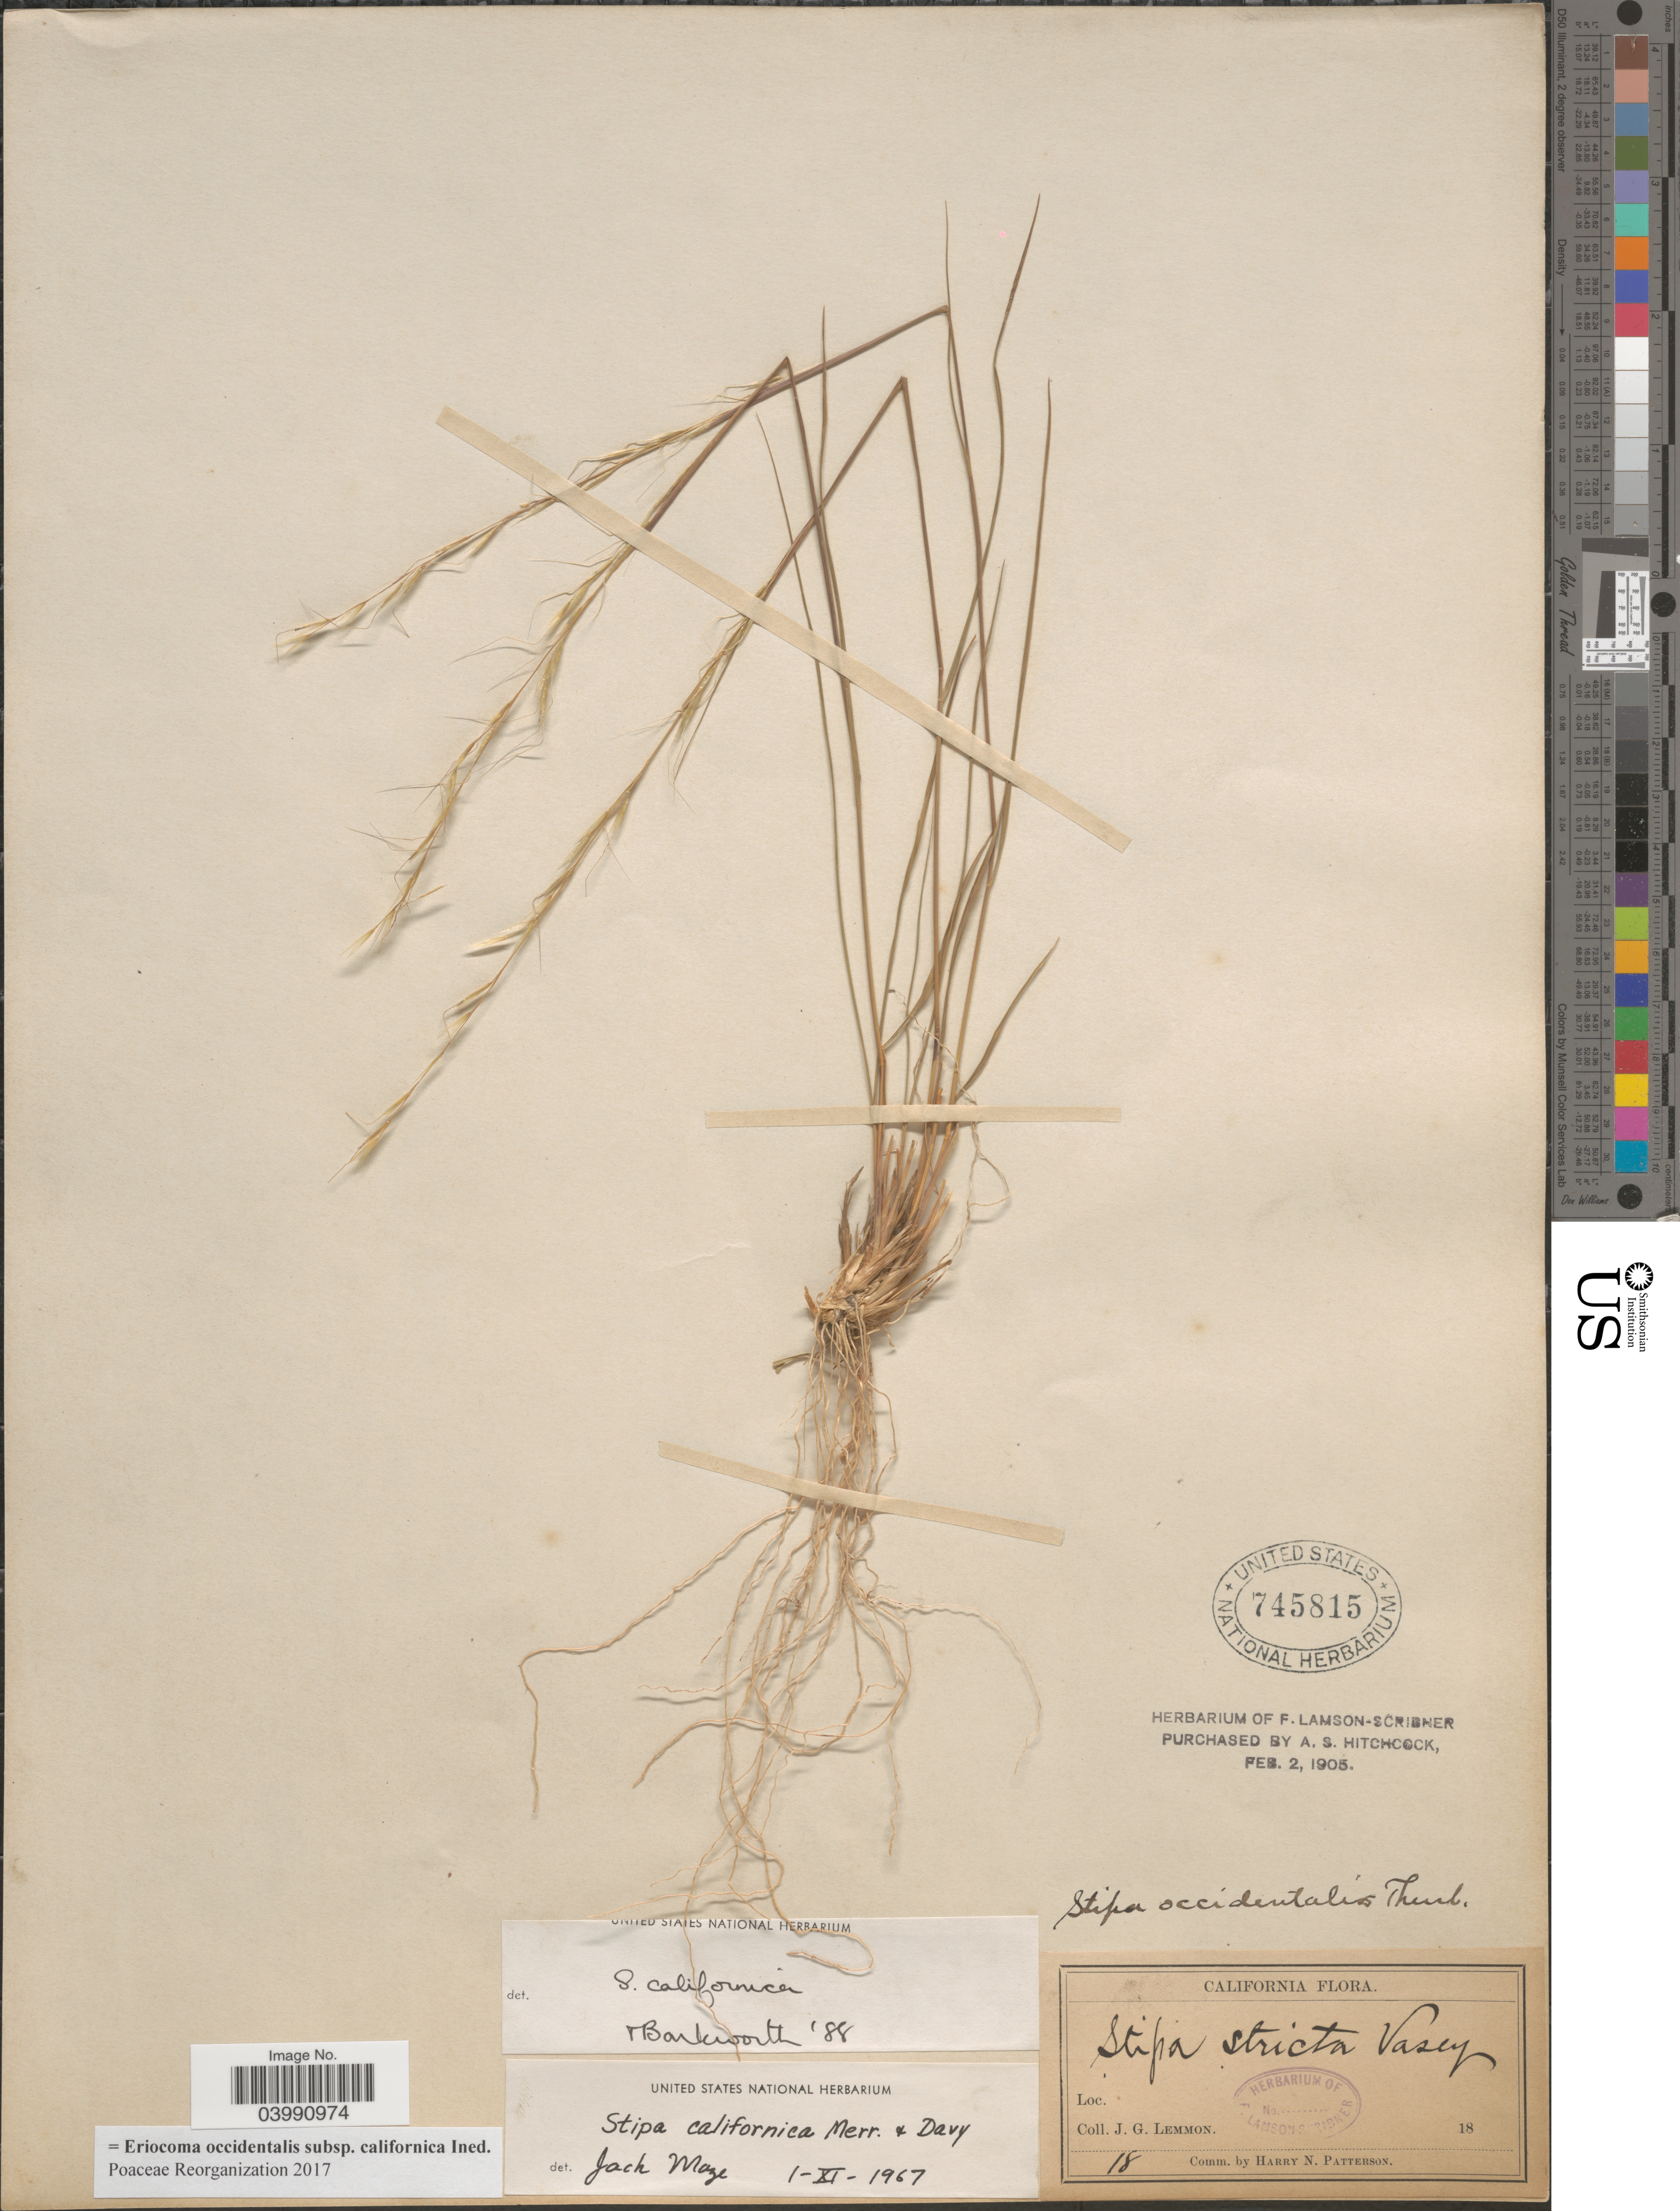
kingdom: Plantae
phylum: Tracheophyta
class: Liliopsida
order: Poales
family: Poaceae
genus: Eriocoma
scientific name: Eriocoma occidentalis subsp. californica ined.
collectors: J. Lemmon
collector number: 18?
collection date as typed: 18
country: United States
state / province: California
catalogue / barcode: US 745815